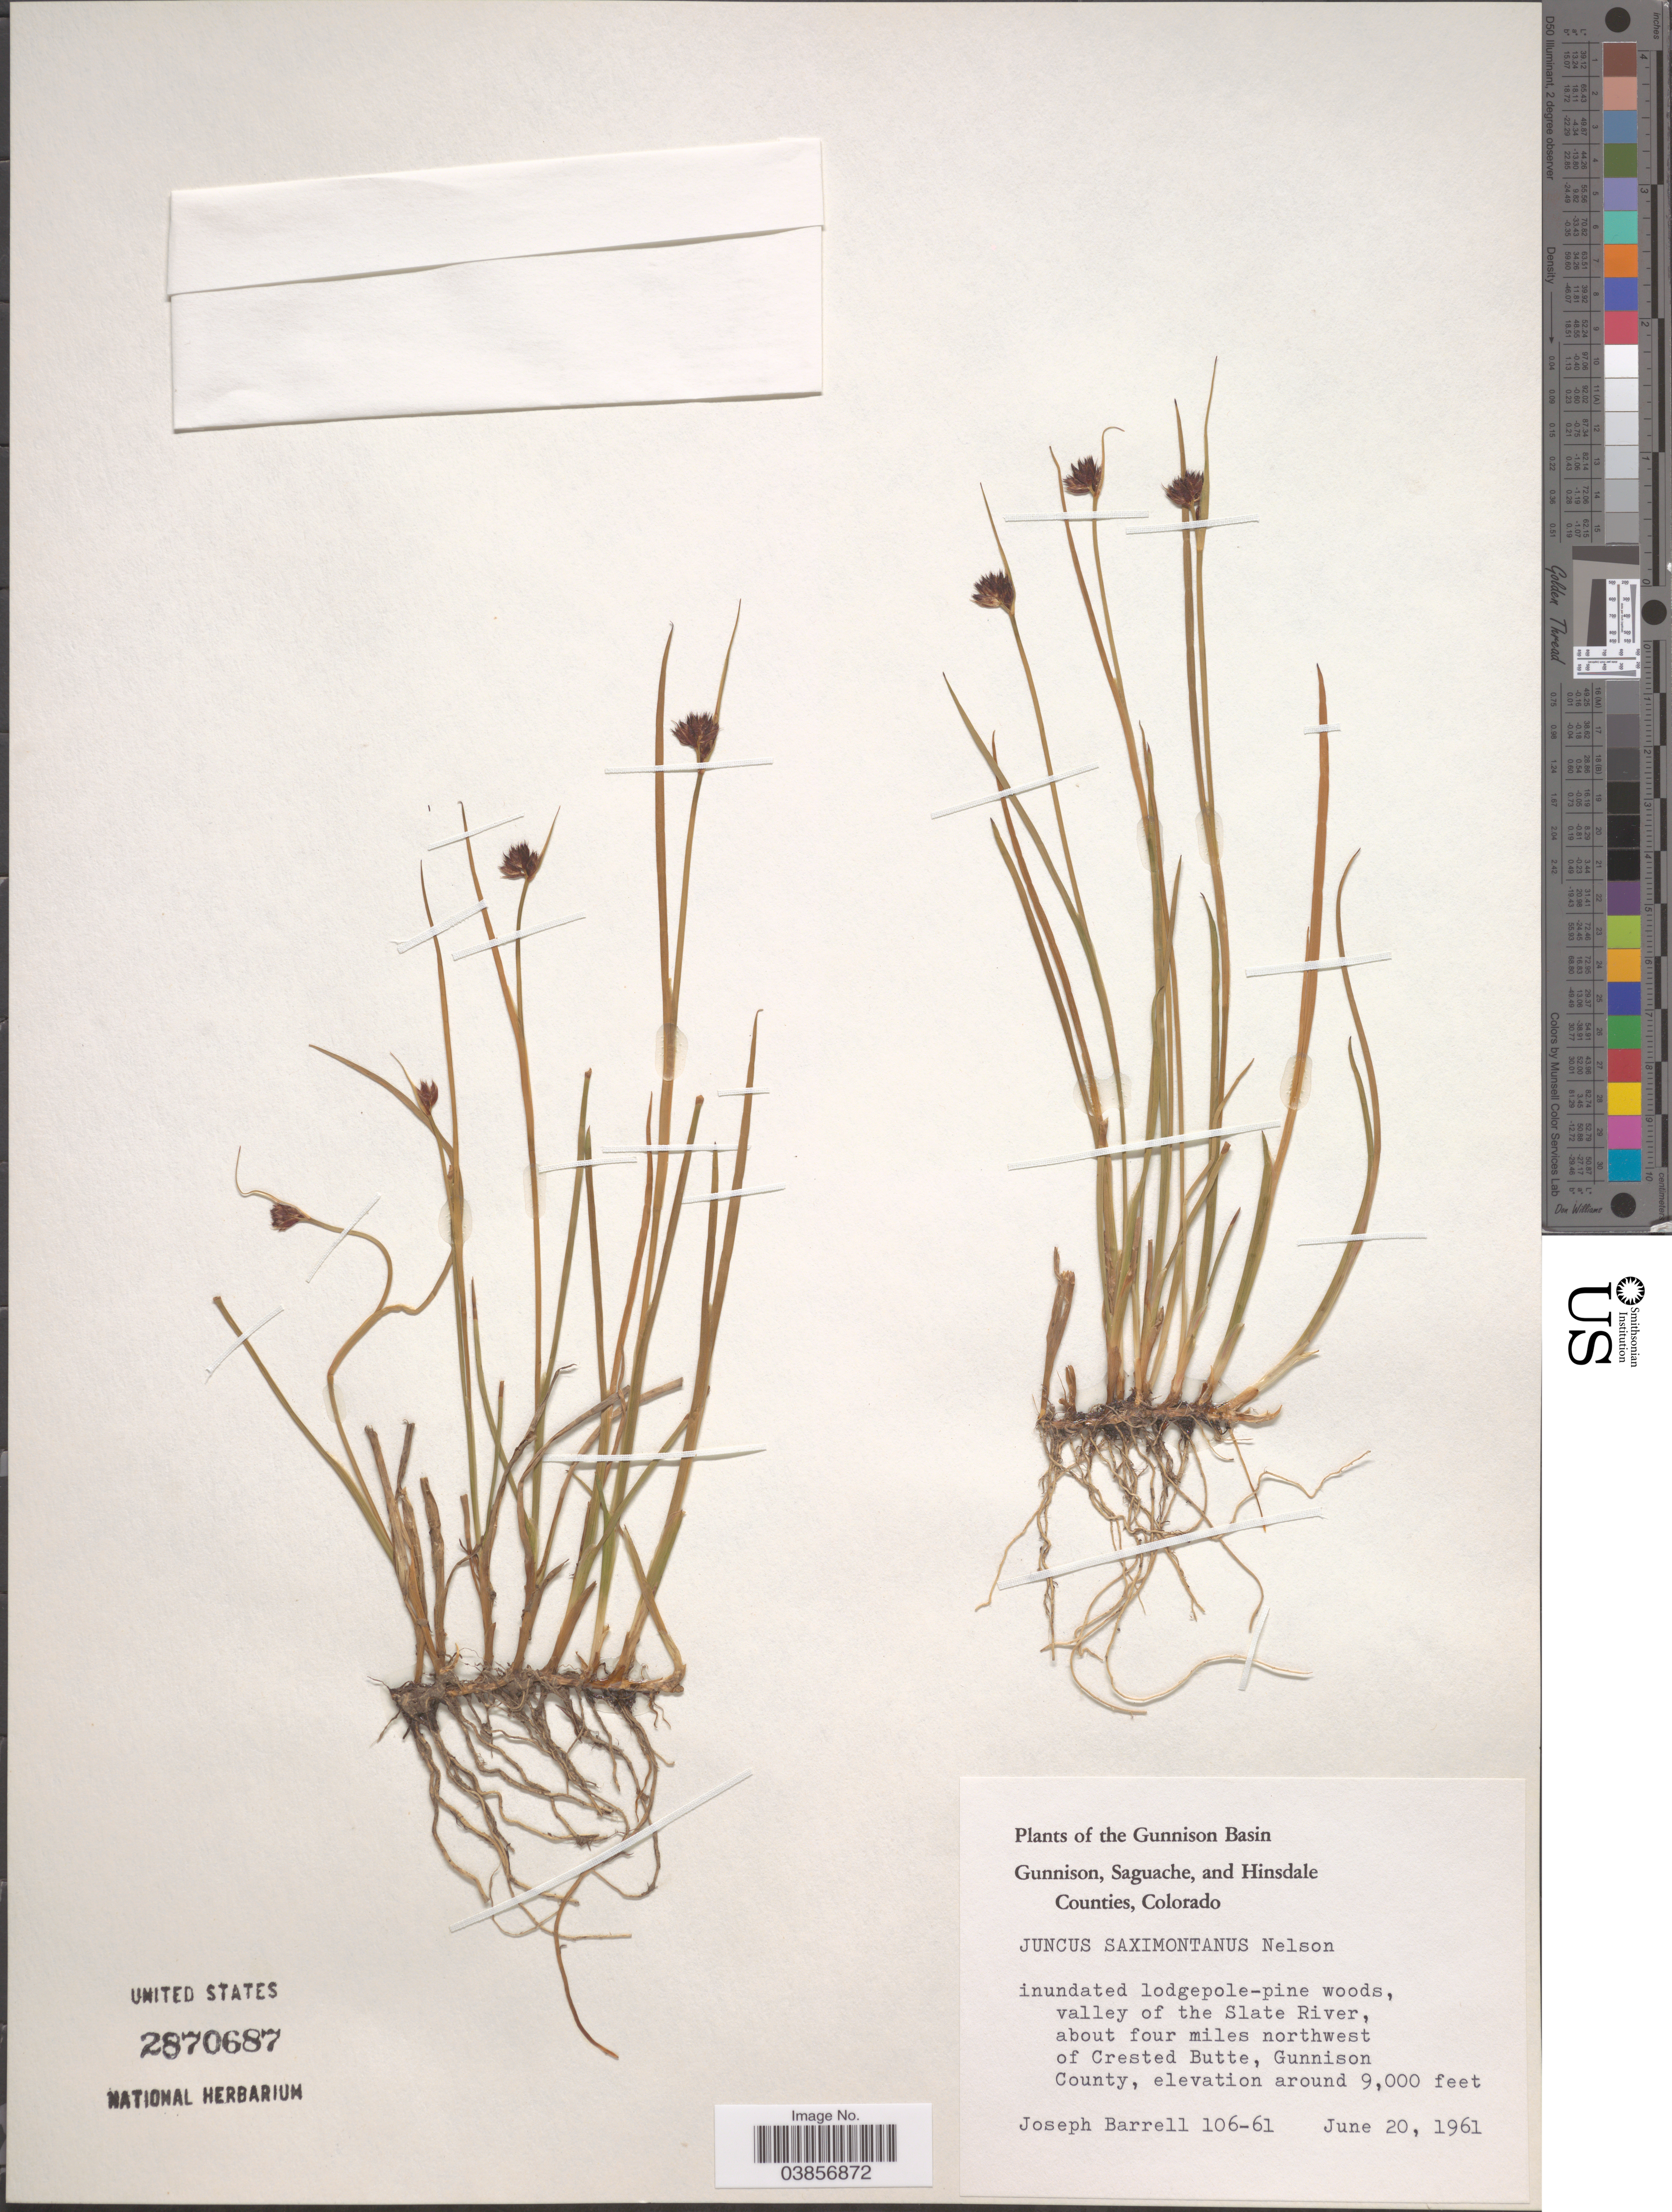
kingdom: Plantae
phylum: Tracheophyta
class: Liliopsida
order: Poales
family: Juncaceae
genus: Juncus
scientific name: Juncus saximontanus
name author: A. Nelson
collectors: J. Barrell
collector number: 106-61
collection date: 1961-06-20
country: United States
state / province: Colorado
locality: The Gunnison Basin. Valley of the Slate River, about four miles northwest of Crested Butte, Gunnison County.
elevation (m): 2743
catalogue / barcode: US 2870687